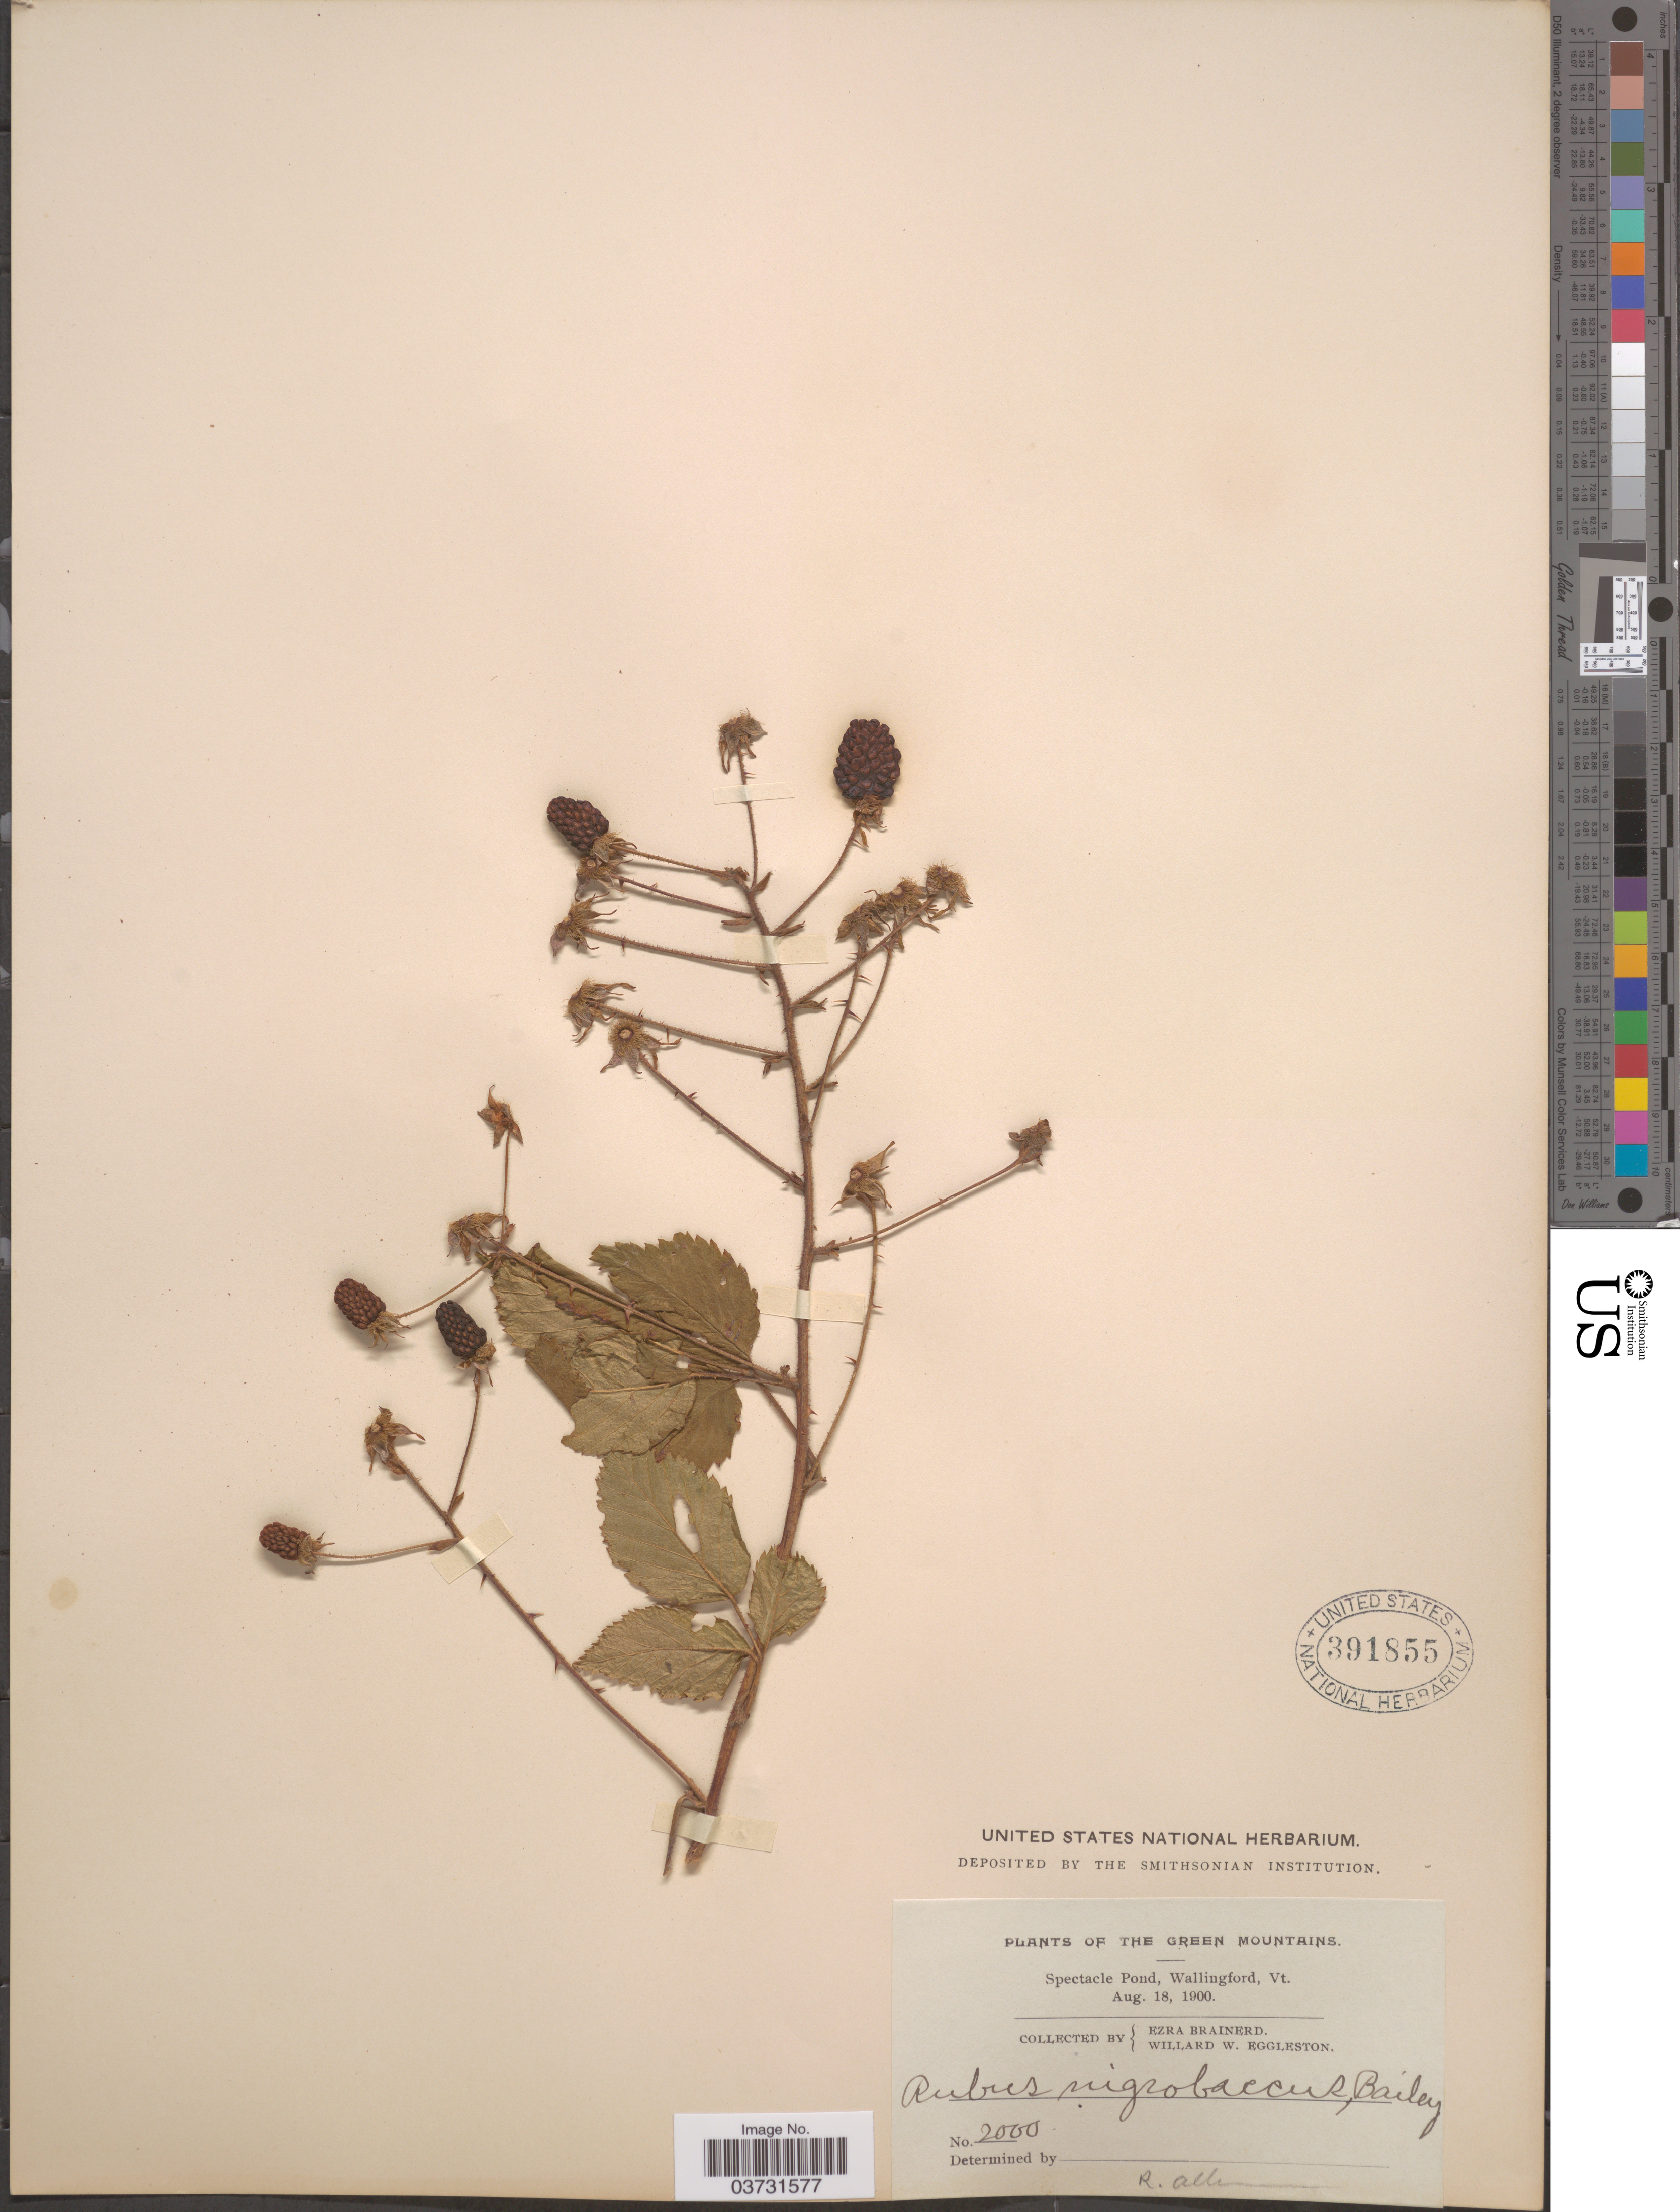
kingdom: Plantae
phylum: Tracheophyta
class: Magnoliopsida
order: Rosales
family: Rosaceae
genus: Rubus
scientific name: Rubus nigrobaccus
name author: L.H. Bailey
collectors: E. Brainerd & W. W. Eggleston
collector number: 2000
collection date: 1900-08-18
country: United States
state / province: Vermont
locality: The Green Mountains. Spectacle Pond, Wallingford.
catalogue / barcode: US 391855